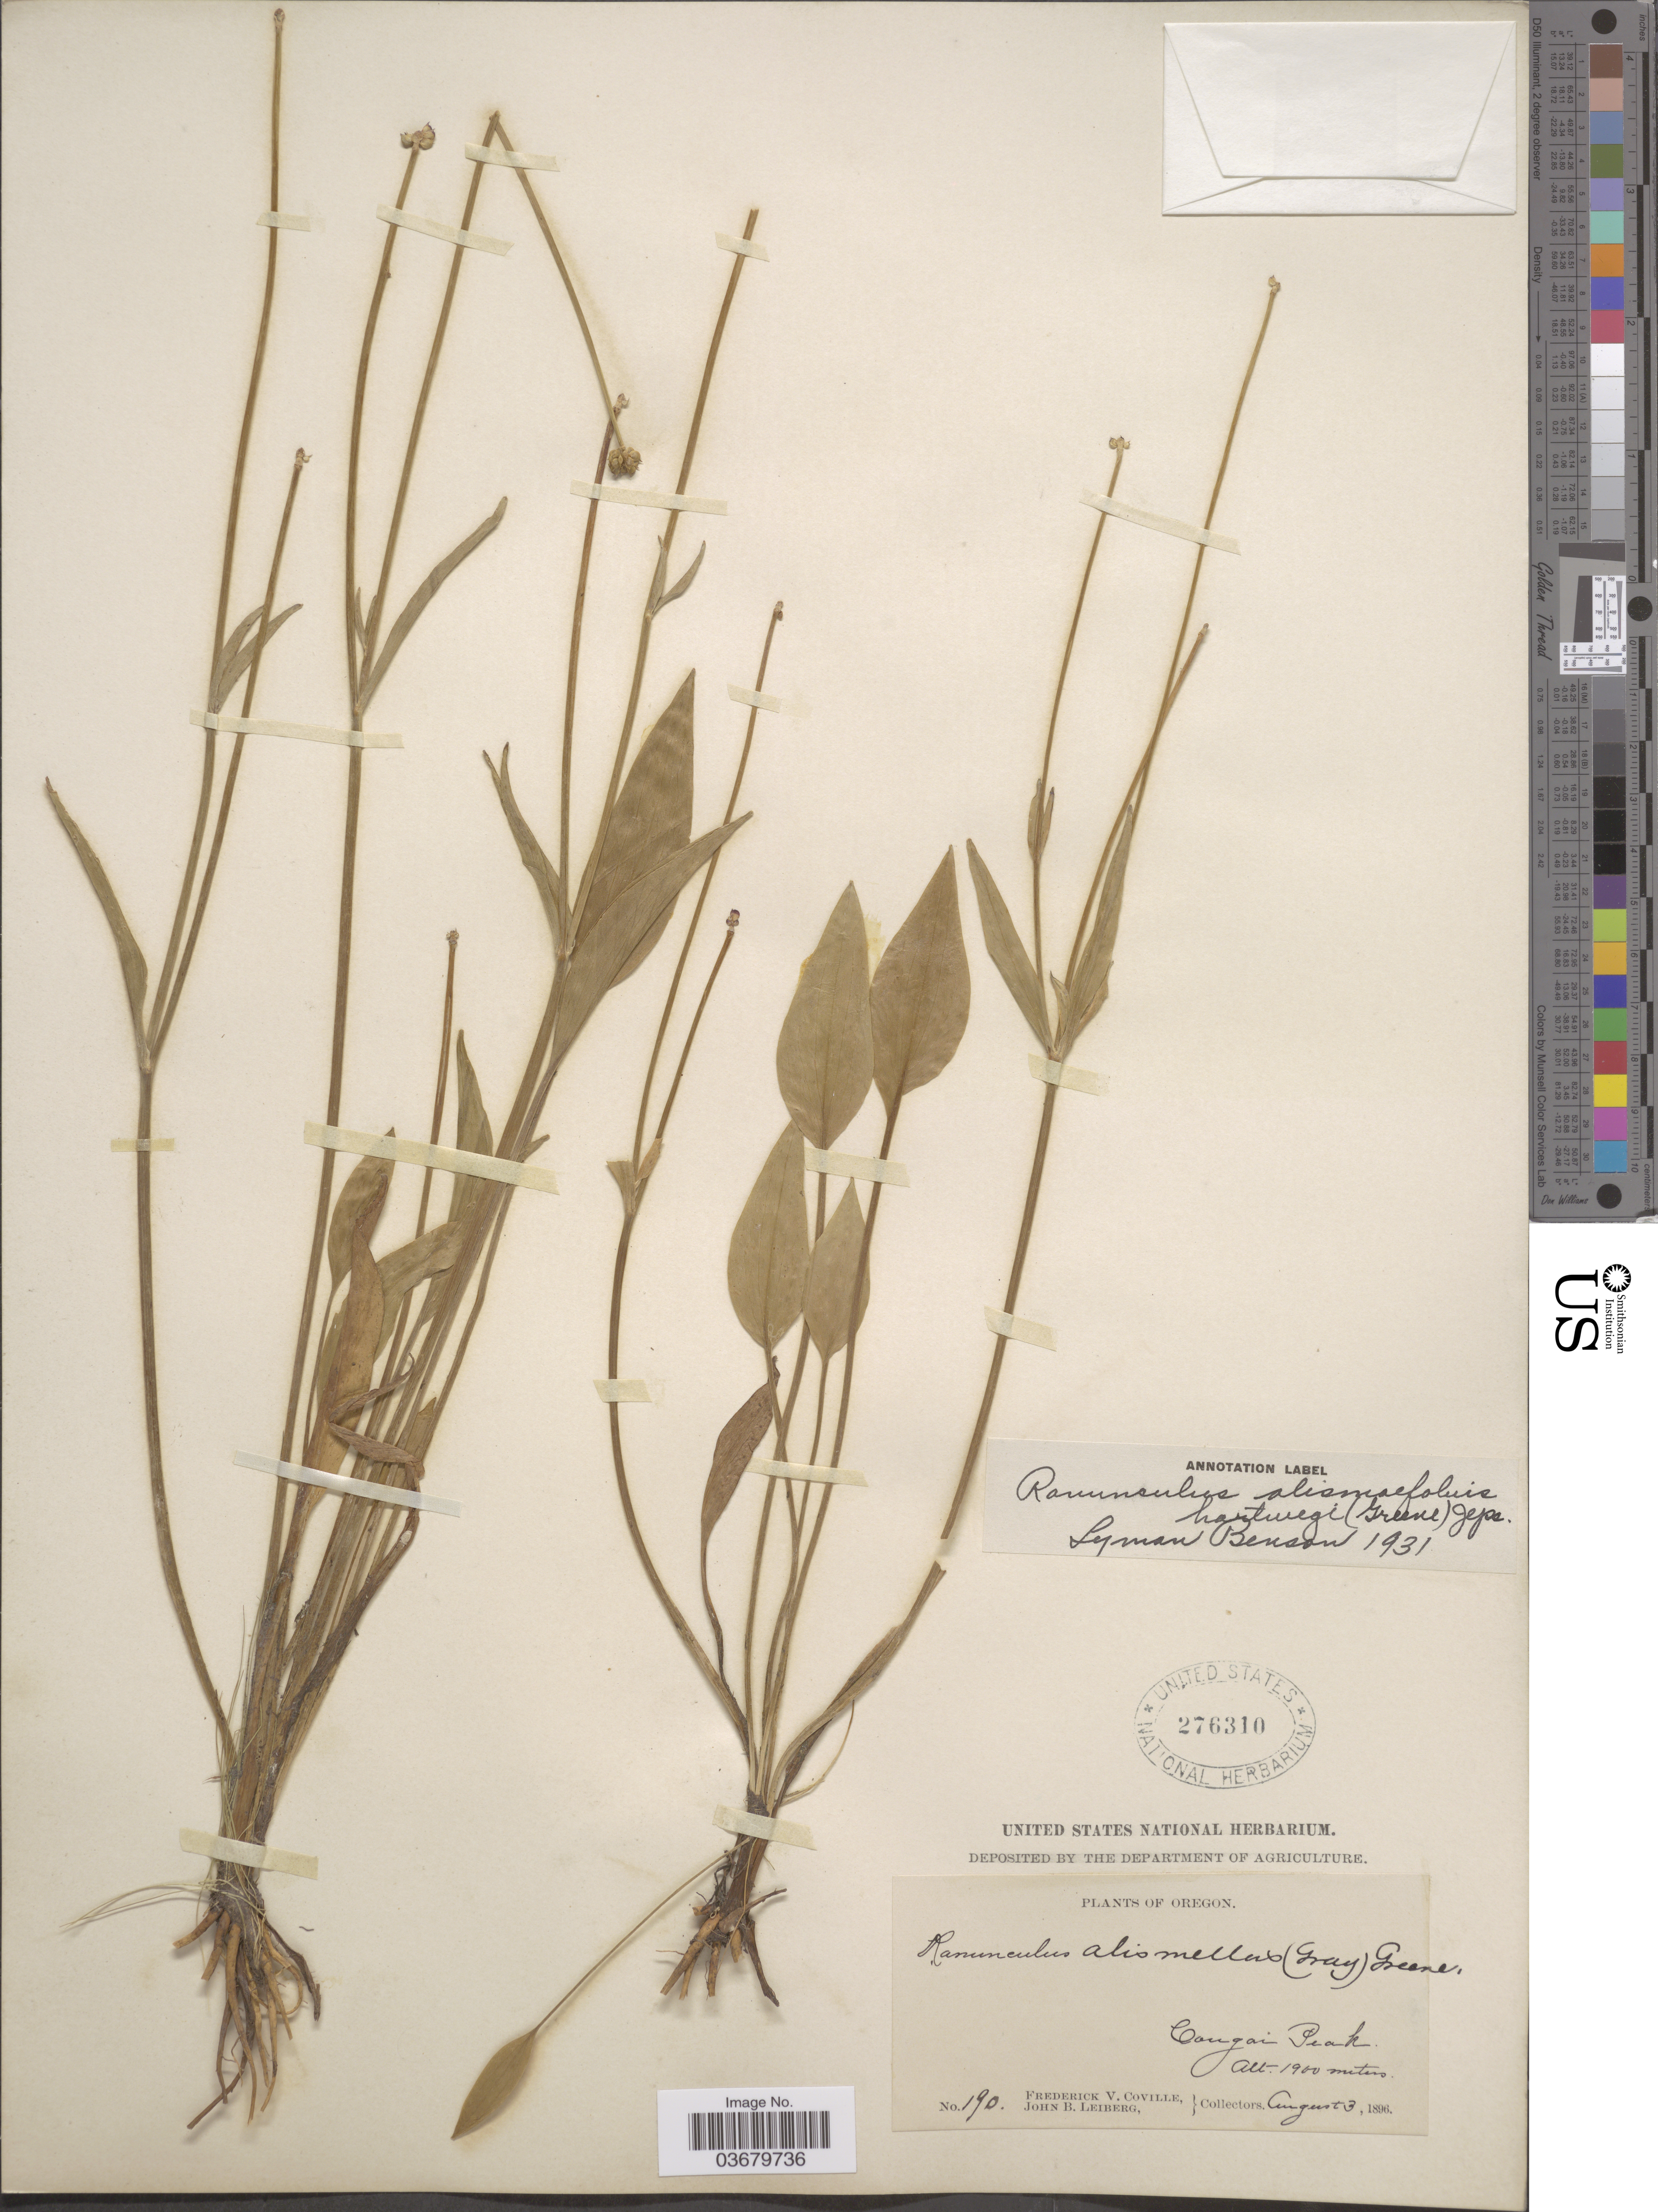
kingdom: Plantae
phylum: Tracheophyta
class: Magnoliopsida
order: Ranunculales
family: Ranunculaceae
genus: Ranunculus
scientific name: Ranunculus alismifolius var. hartwegii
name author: (Greene) Jeps.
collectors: F. V. Coville & J. B. Leiberg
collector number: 190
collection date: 1896-08-03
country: United States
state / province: Oregon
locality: Cougar Peak.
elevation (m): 1900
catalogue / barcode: US 276310